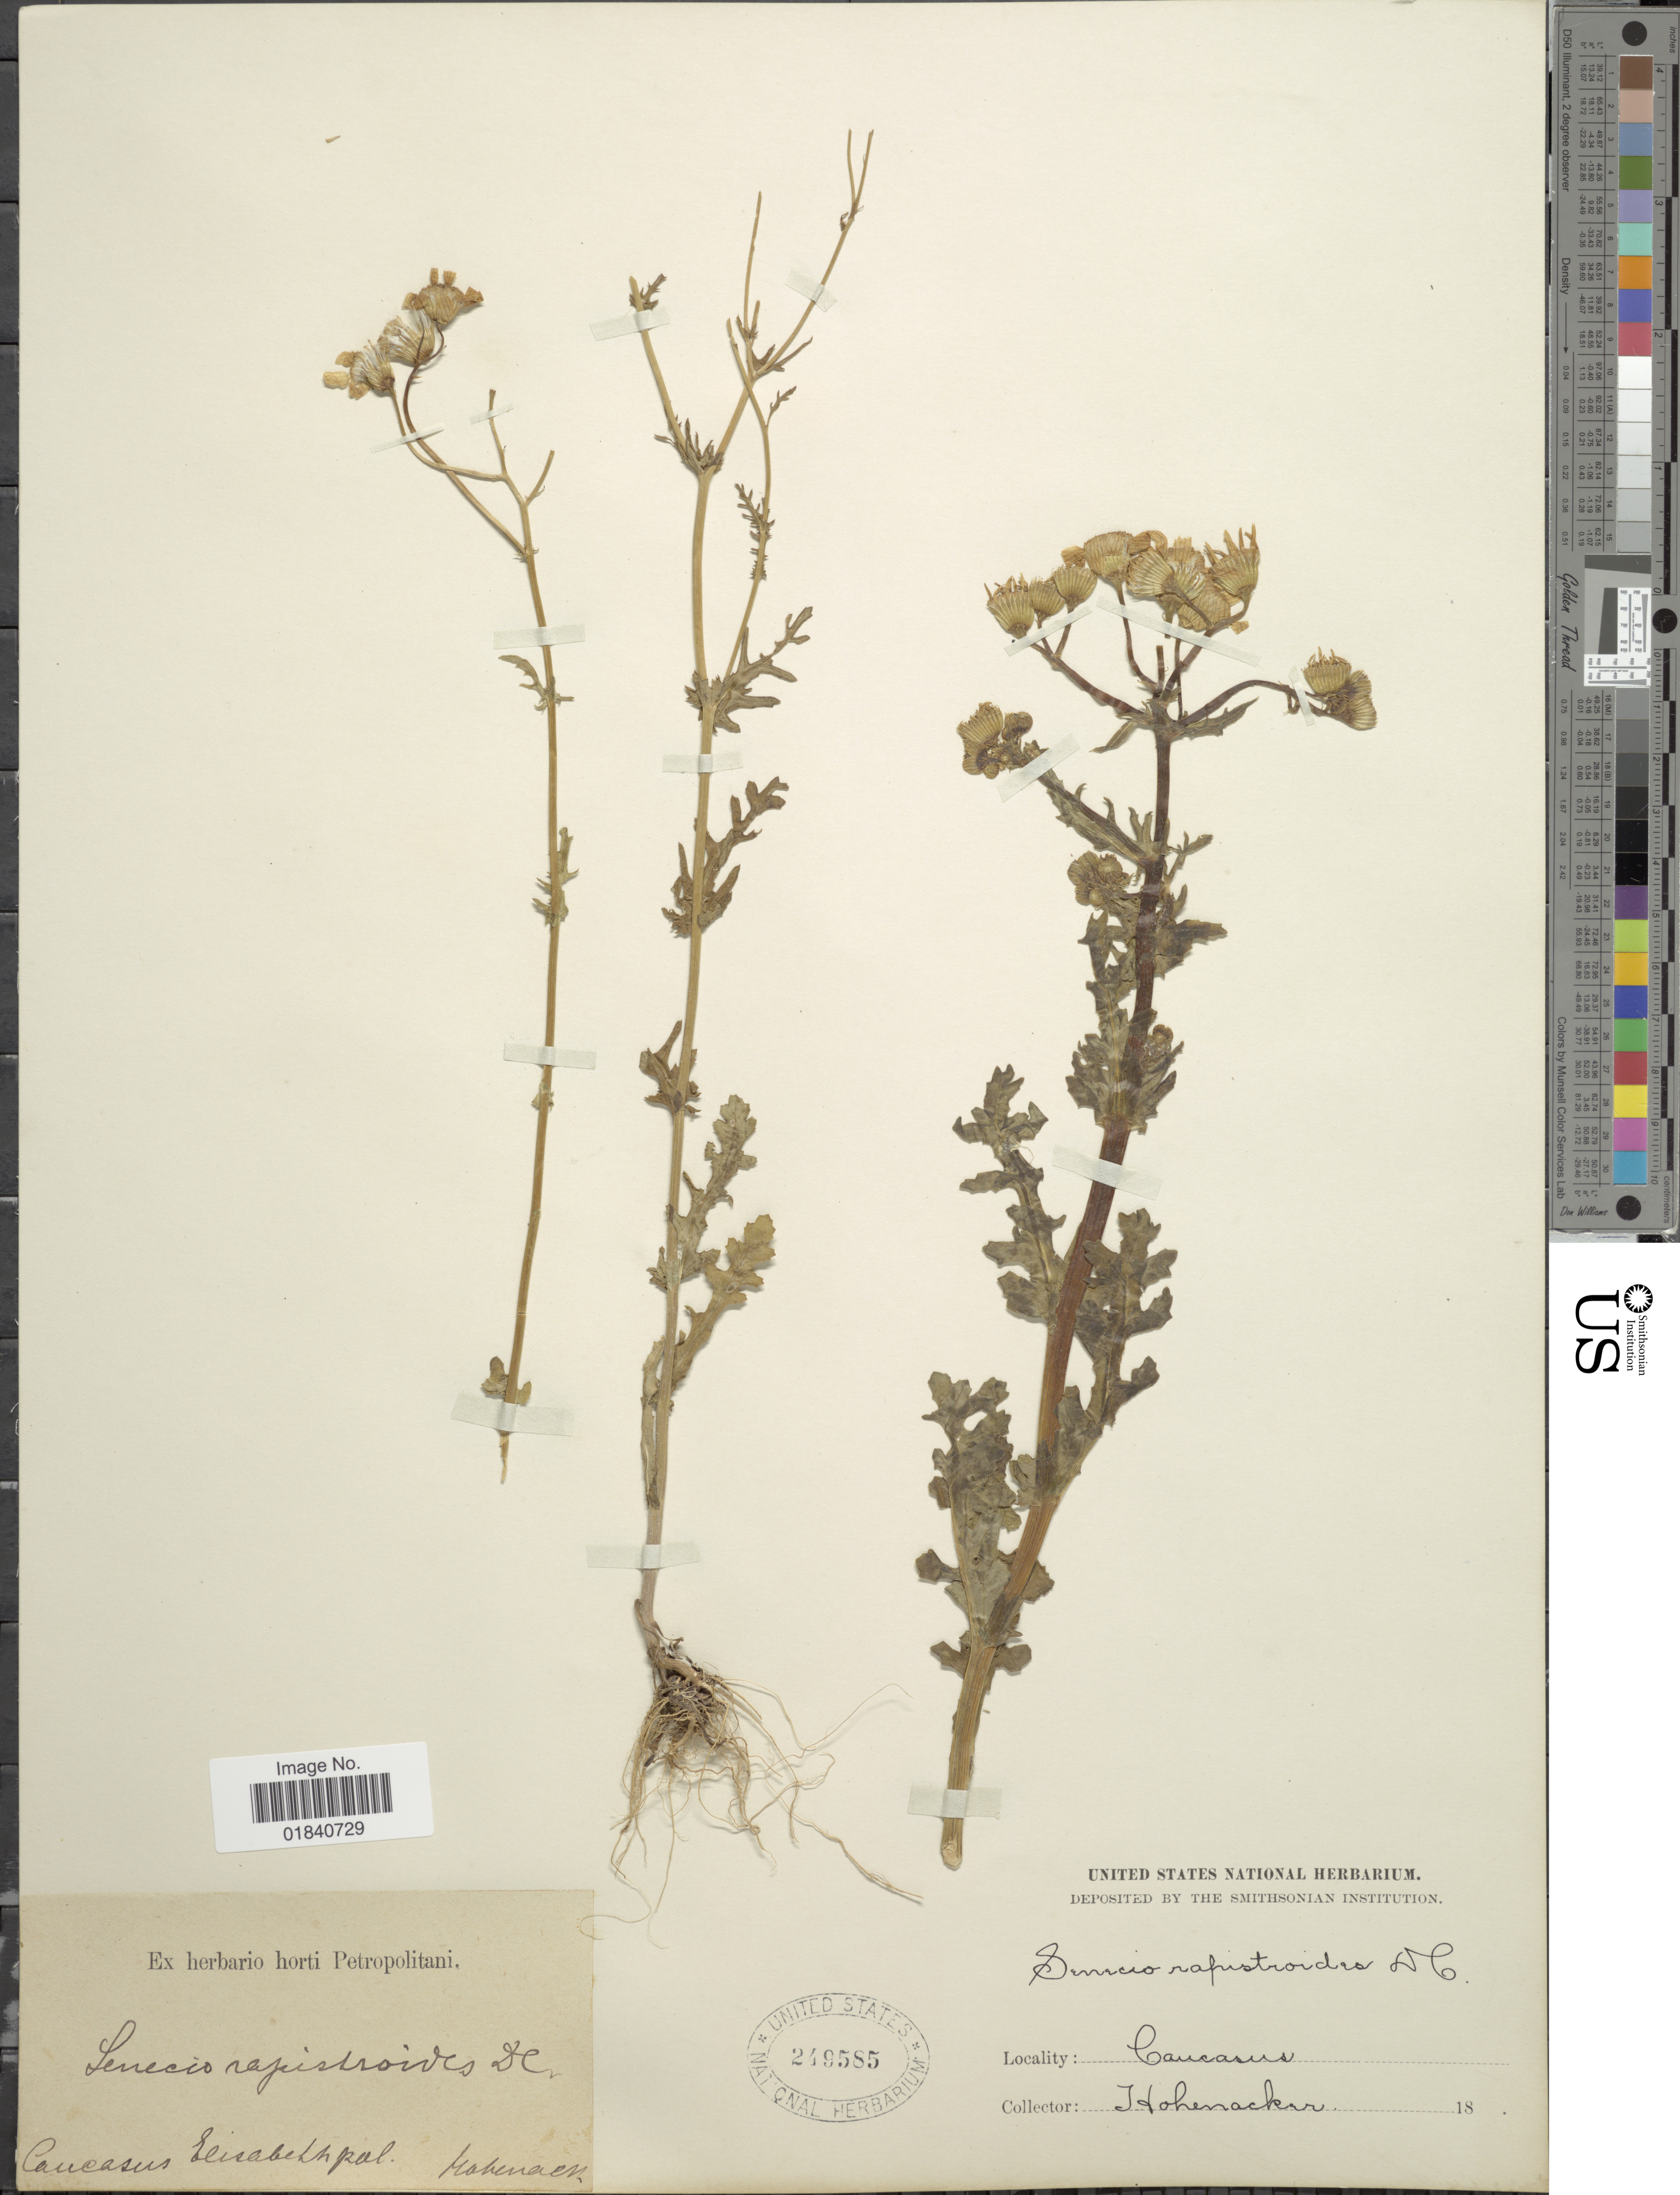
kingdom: Plantae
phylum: Tracheophyta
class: Magnoliopsida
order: Asterales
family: Asteraceae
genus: Senecio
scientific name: Senecio rapistroides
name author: DC.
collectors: Hohenacker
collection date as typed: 18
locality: Caucasus Elisabethpol [interpreted]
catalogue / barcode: US 249585